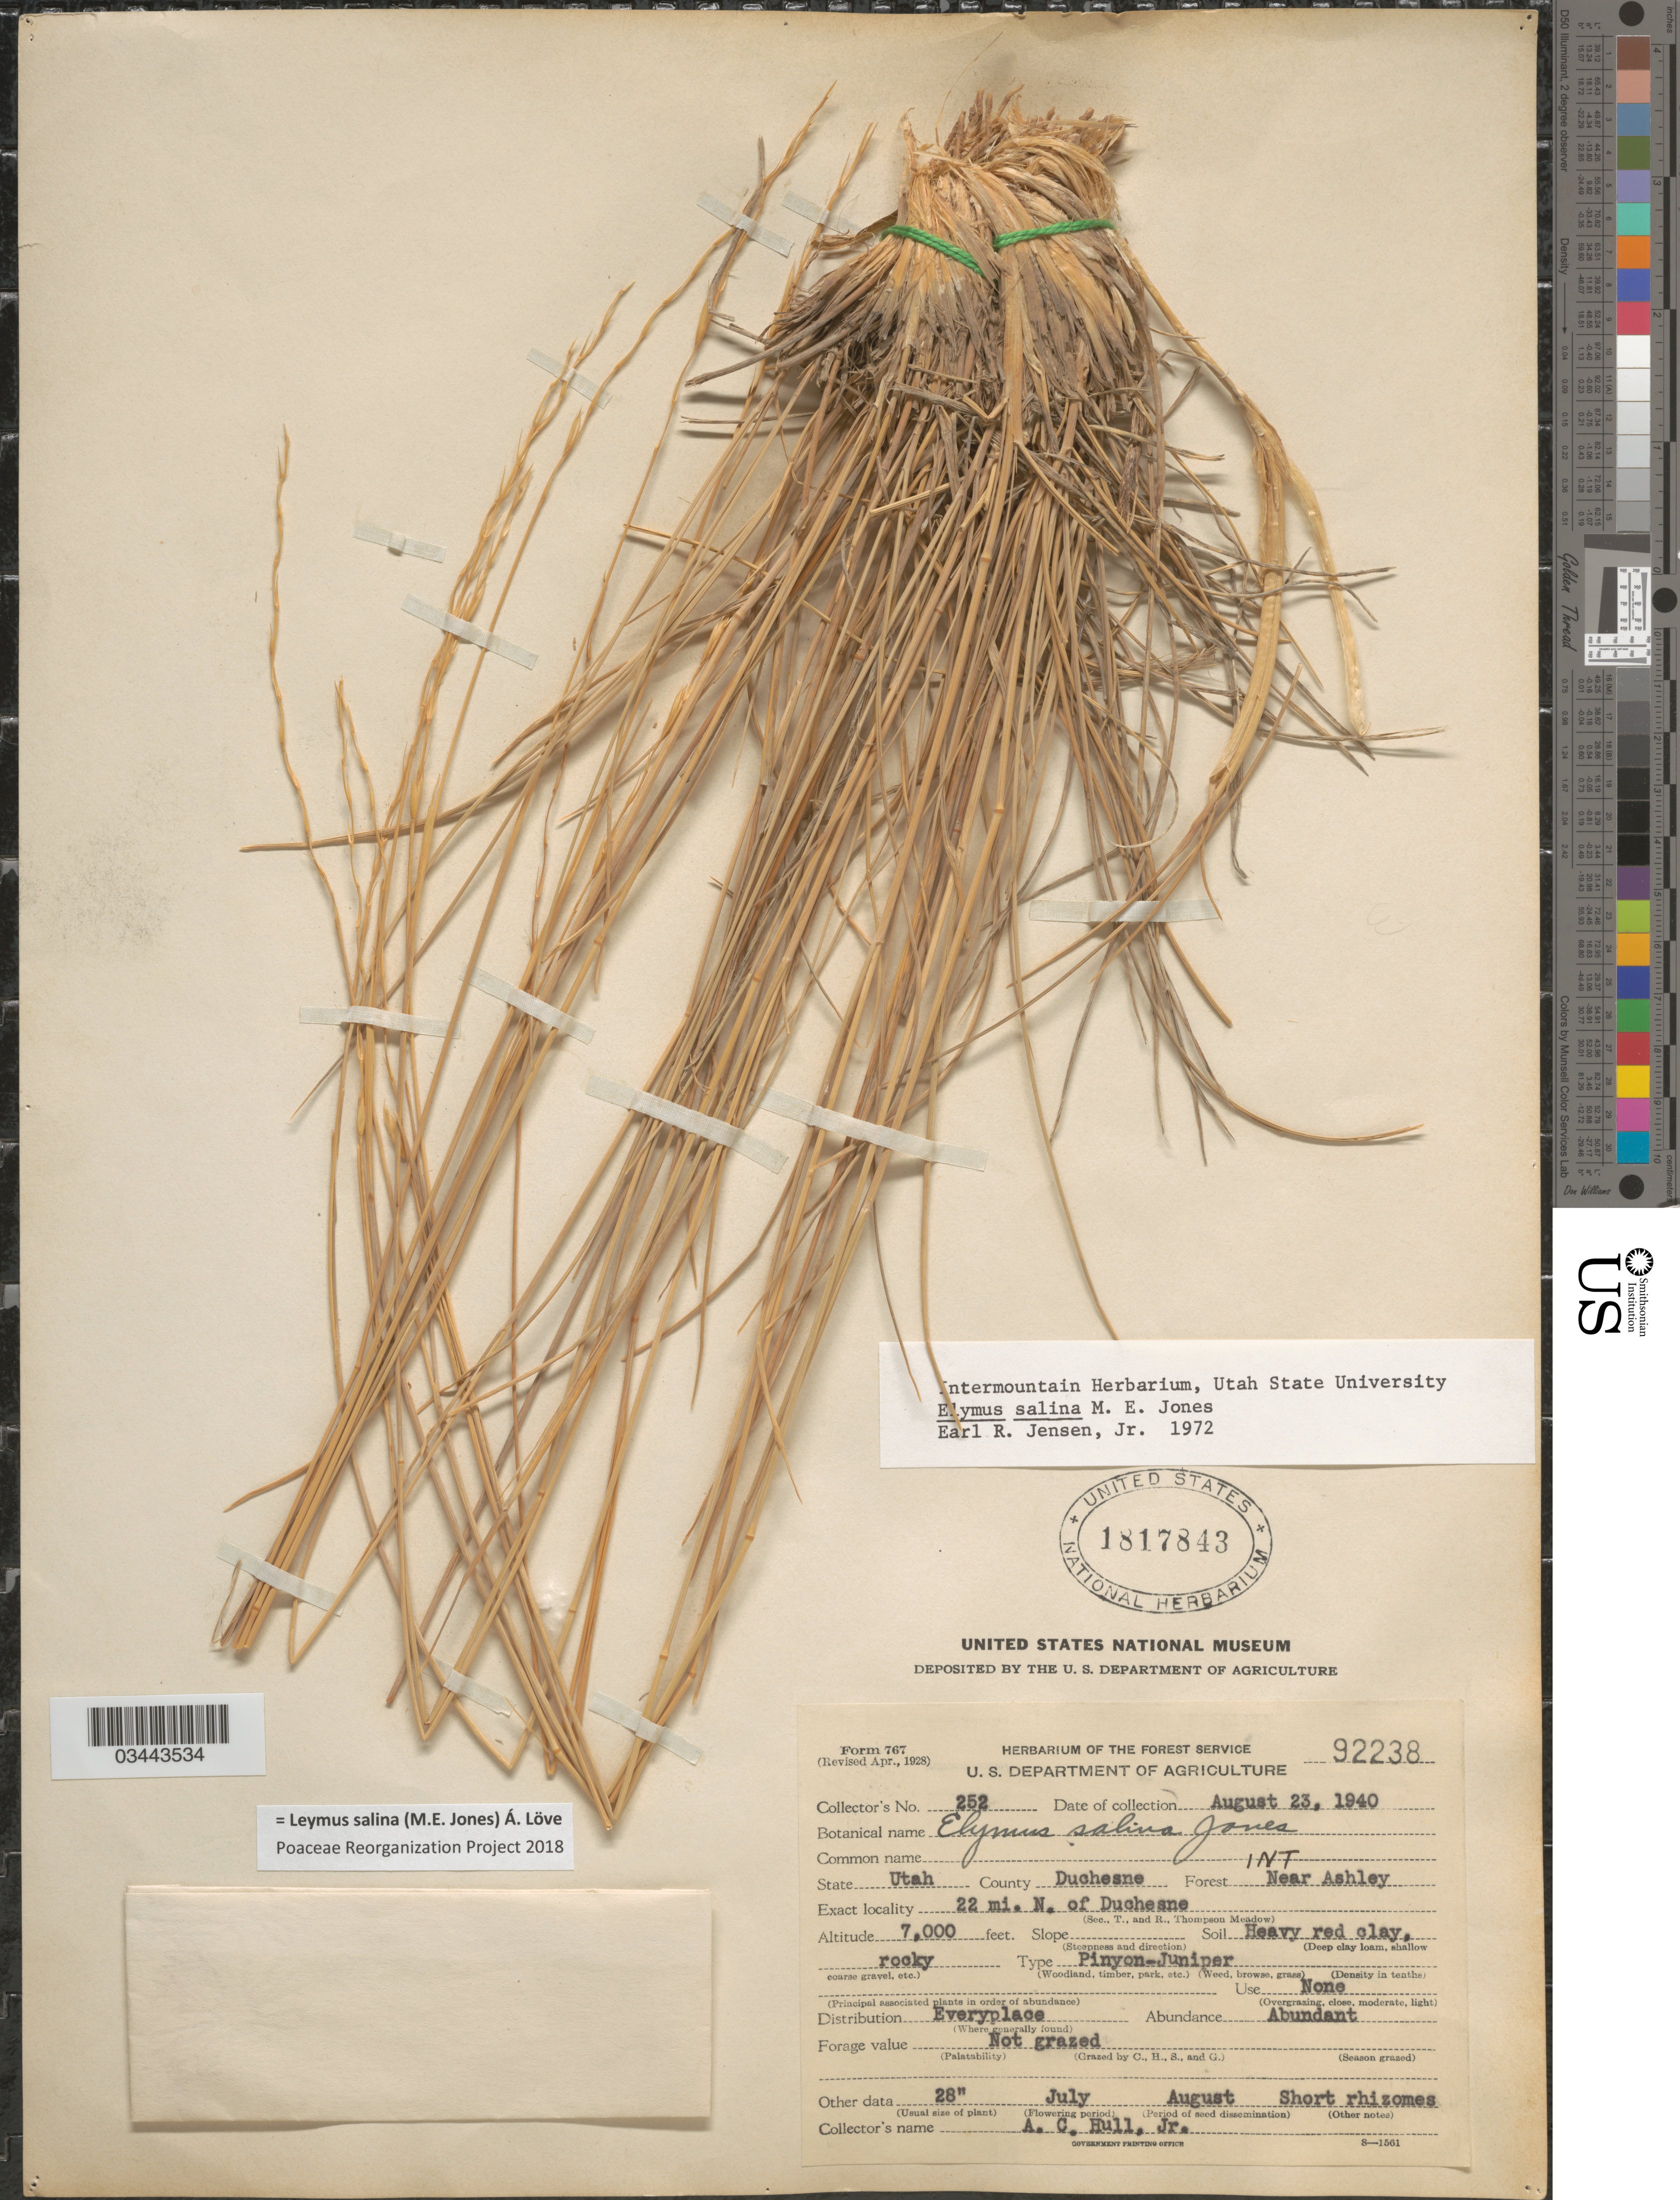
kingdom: Plantae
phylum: Tracheophyta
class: Liliopsida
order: Poales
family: Poaceae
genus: Leymus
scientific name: Leymus salina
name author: (M.E. Jones) Á. Löve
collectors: A. Hull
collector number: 252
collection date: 1940-08-23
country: United States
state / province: Utah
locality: County Duchesne. Forest INT Near Ashley. 22 mi. N. of Duchesne.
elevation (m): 2134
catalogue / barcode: US 1817843